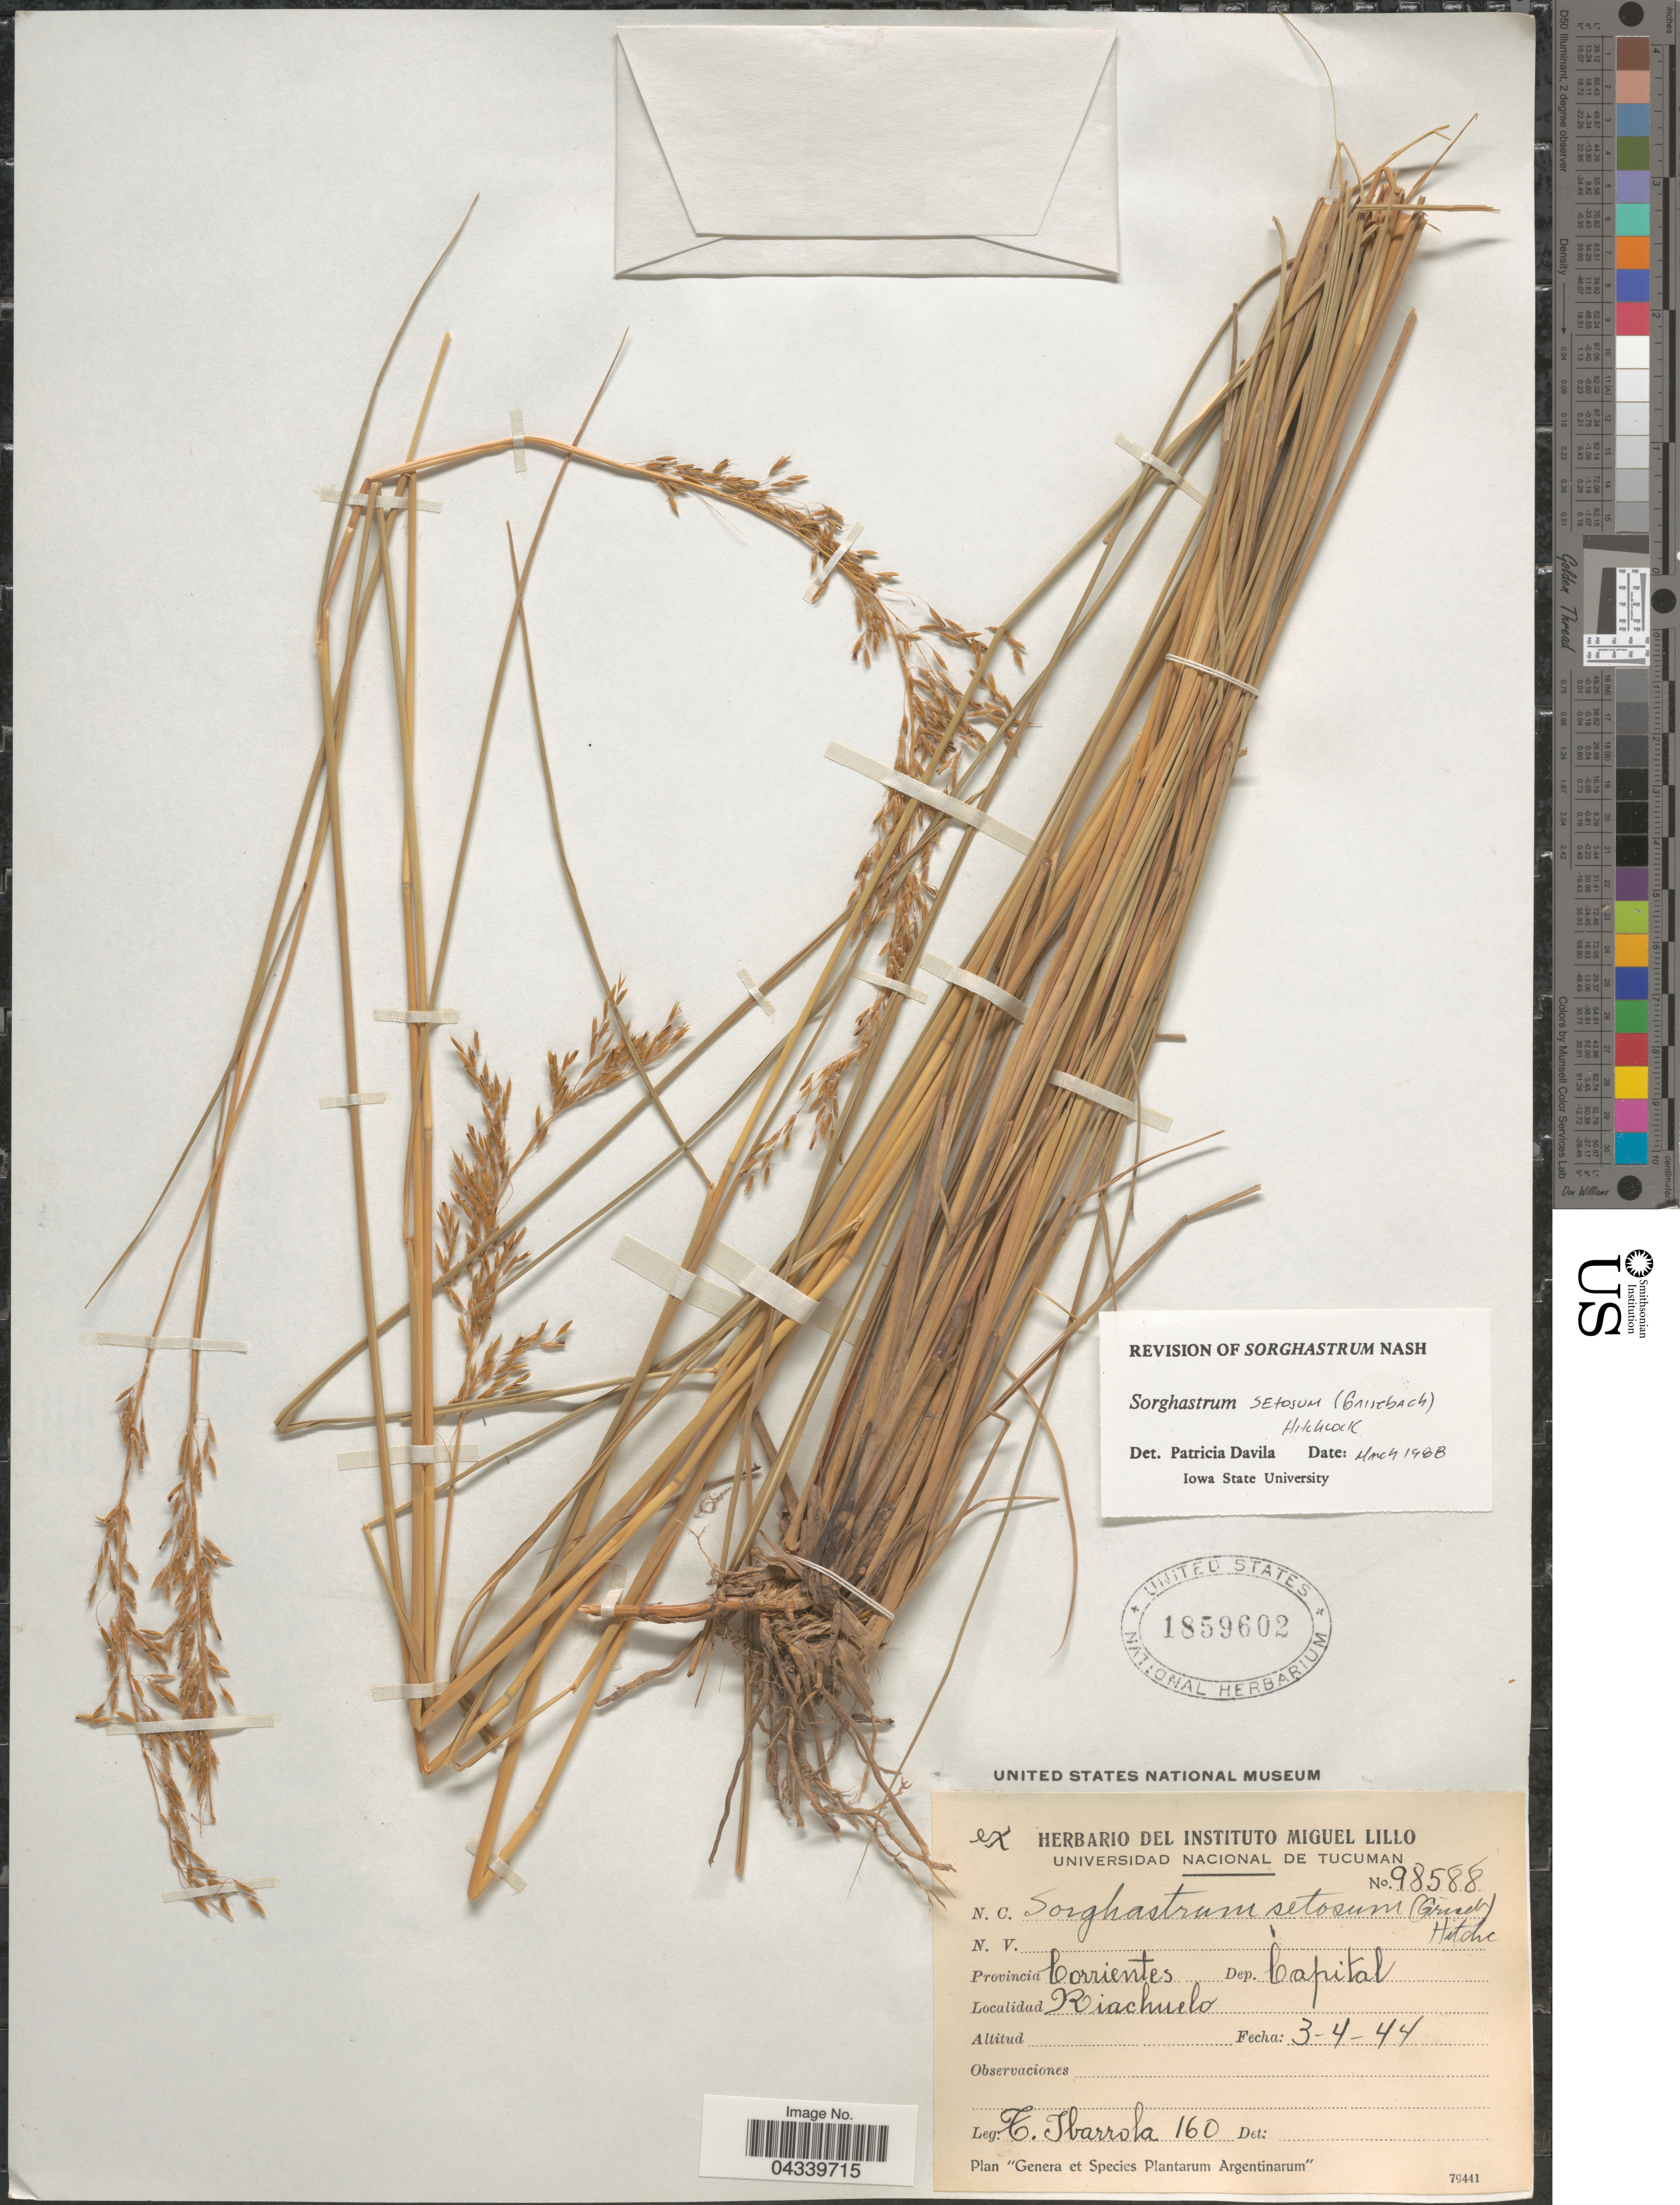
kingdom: Plantae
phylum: Tracheophyta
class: Liliopsida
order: Poales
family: Poaceae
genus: Sorghastrum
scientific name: Sorghastrum setosum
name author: (Griseb.) Hitchc.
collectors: T. Ibarrola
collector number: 160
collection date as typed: Transcribed d/m/y: 3/4/44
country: Argentina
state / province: Corrientes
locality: Dep. Capital. Riachuelo.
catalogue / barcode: US 1859602